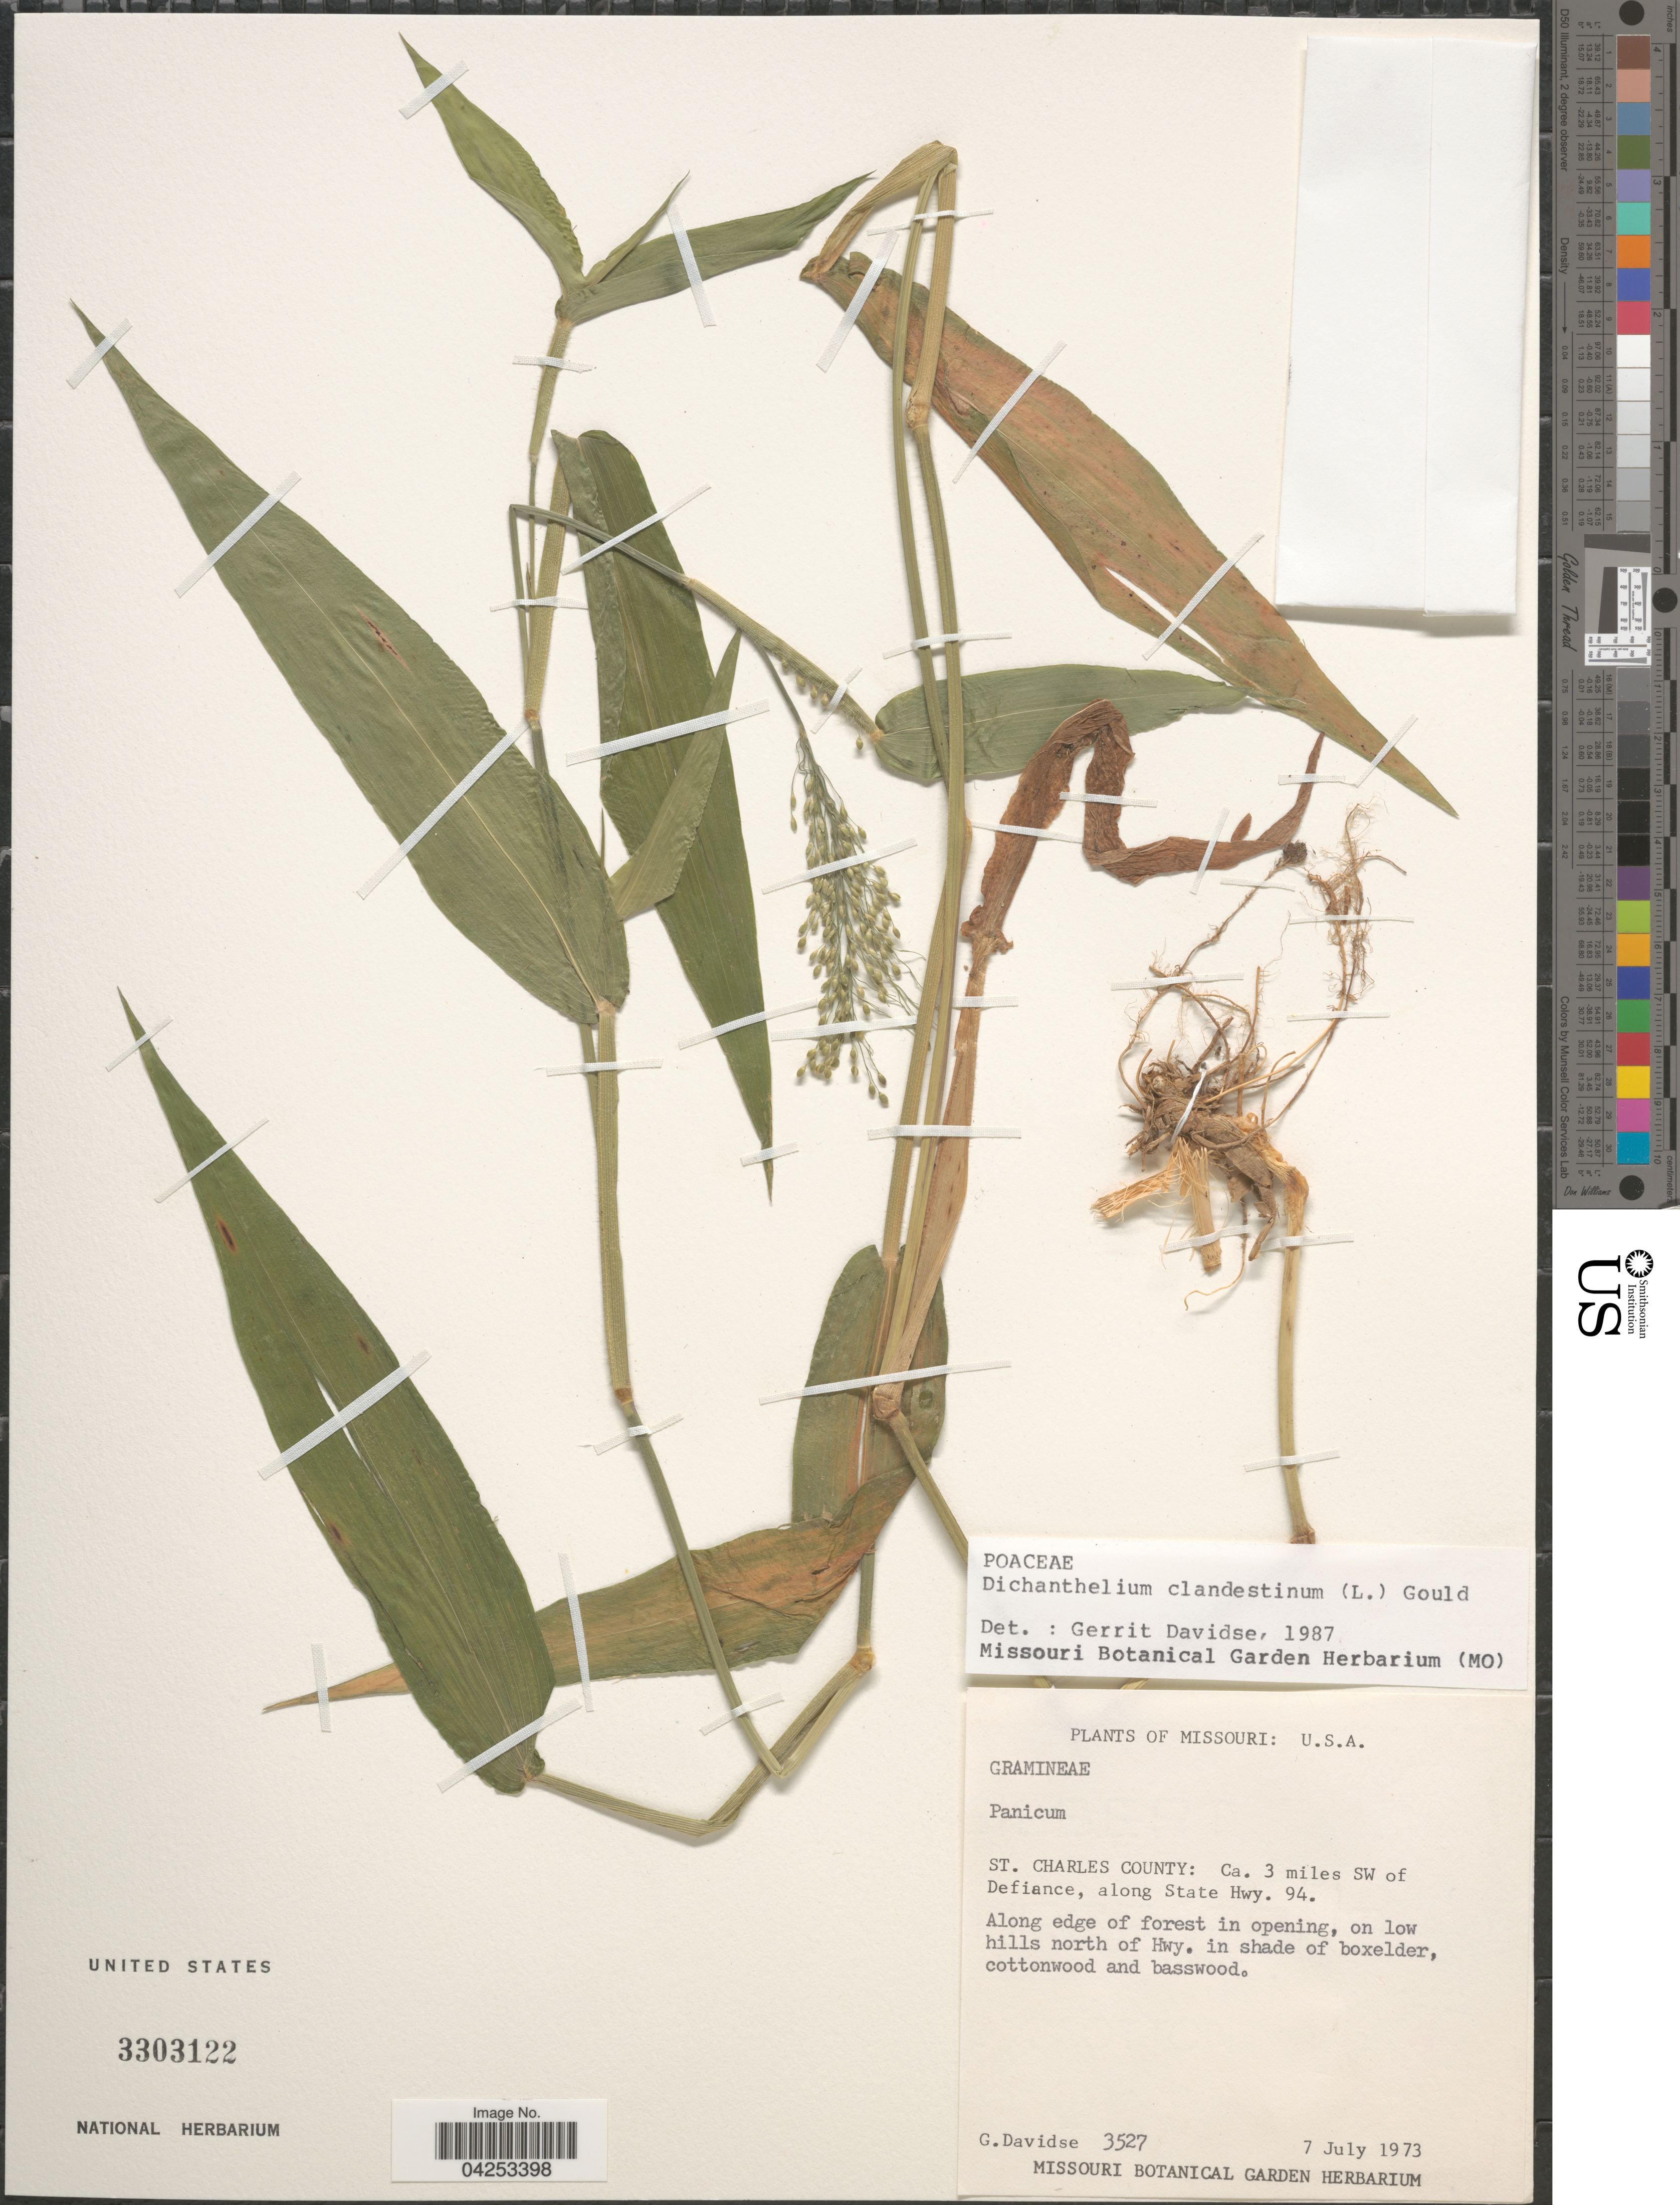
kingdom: Plantae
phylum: Tracheophyta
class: Liliopsida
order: Poales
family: Poaceae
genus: Dichanthelium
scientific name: Dichanthelium clandestinum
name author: (L.) Gould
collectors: G. Davidse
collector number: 3527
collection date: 1973-07-07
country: United States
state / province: Missouri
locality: St. Charles County: Ca. 3 miles SW of Defiance, along State Hwy. 94. Along edge of forest in opening, on low hills north of Hwy.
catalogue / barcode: US 3303122